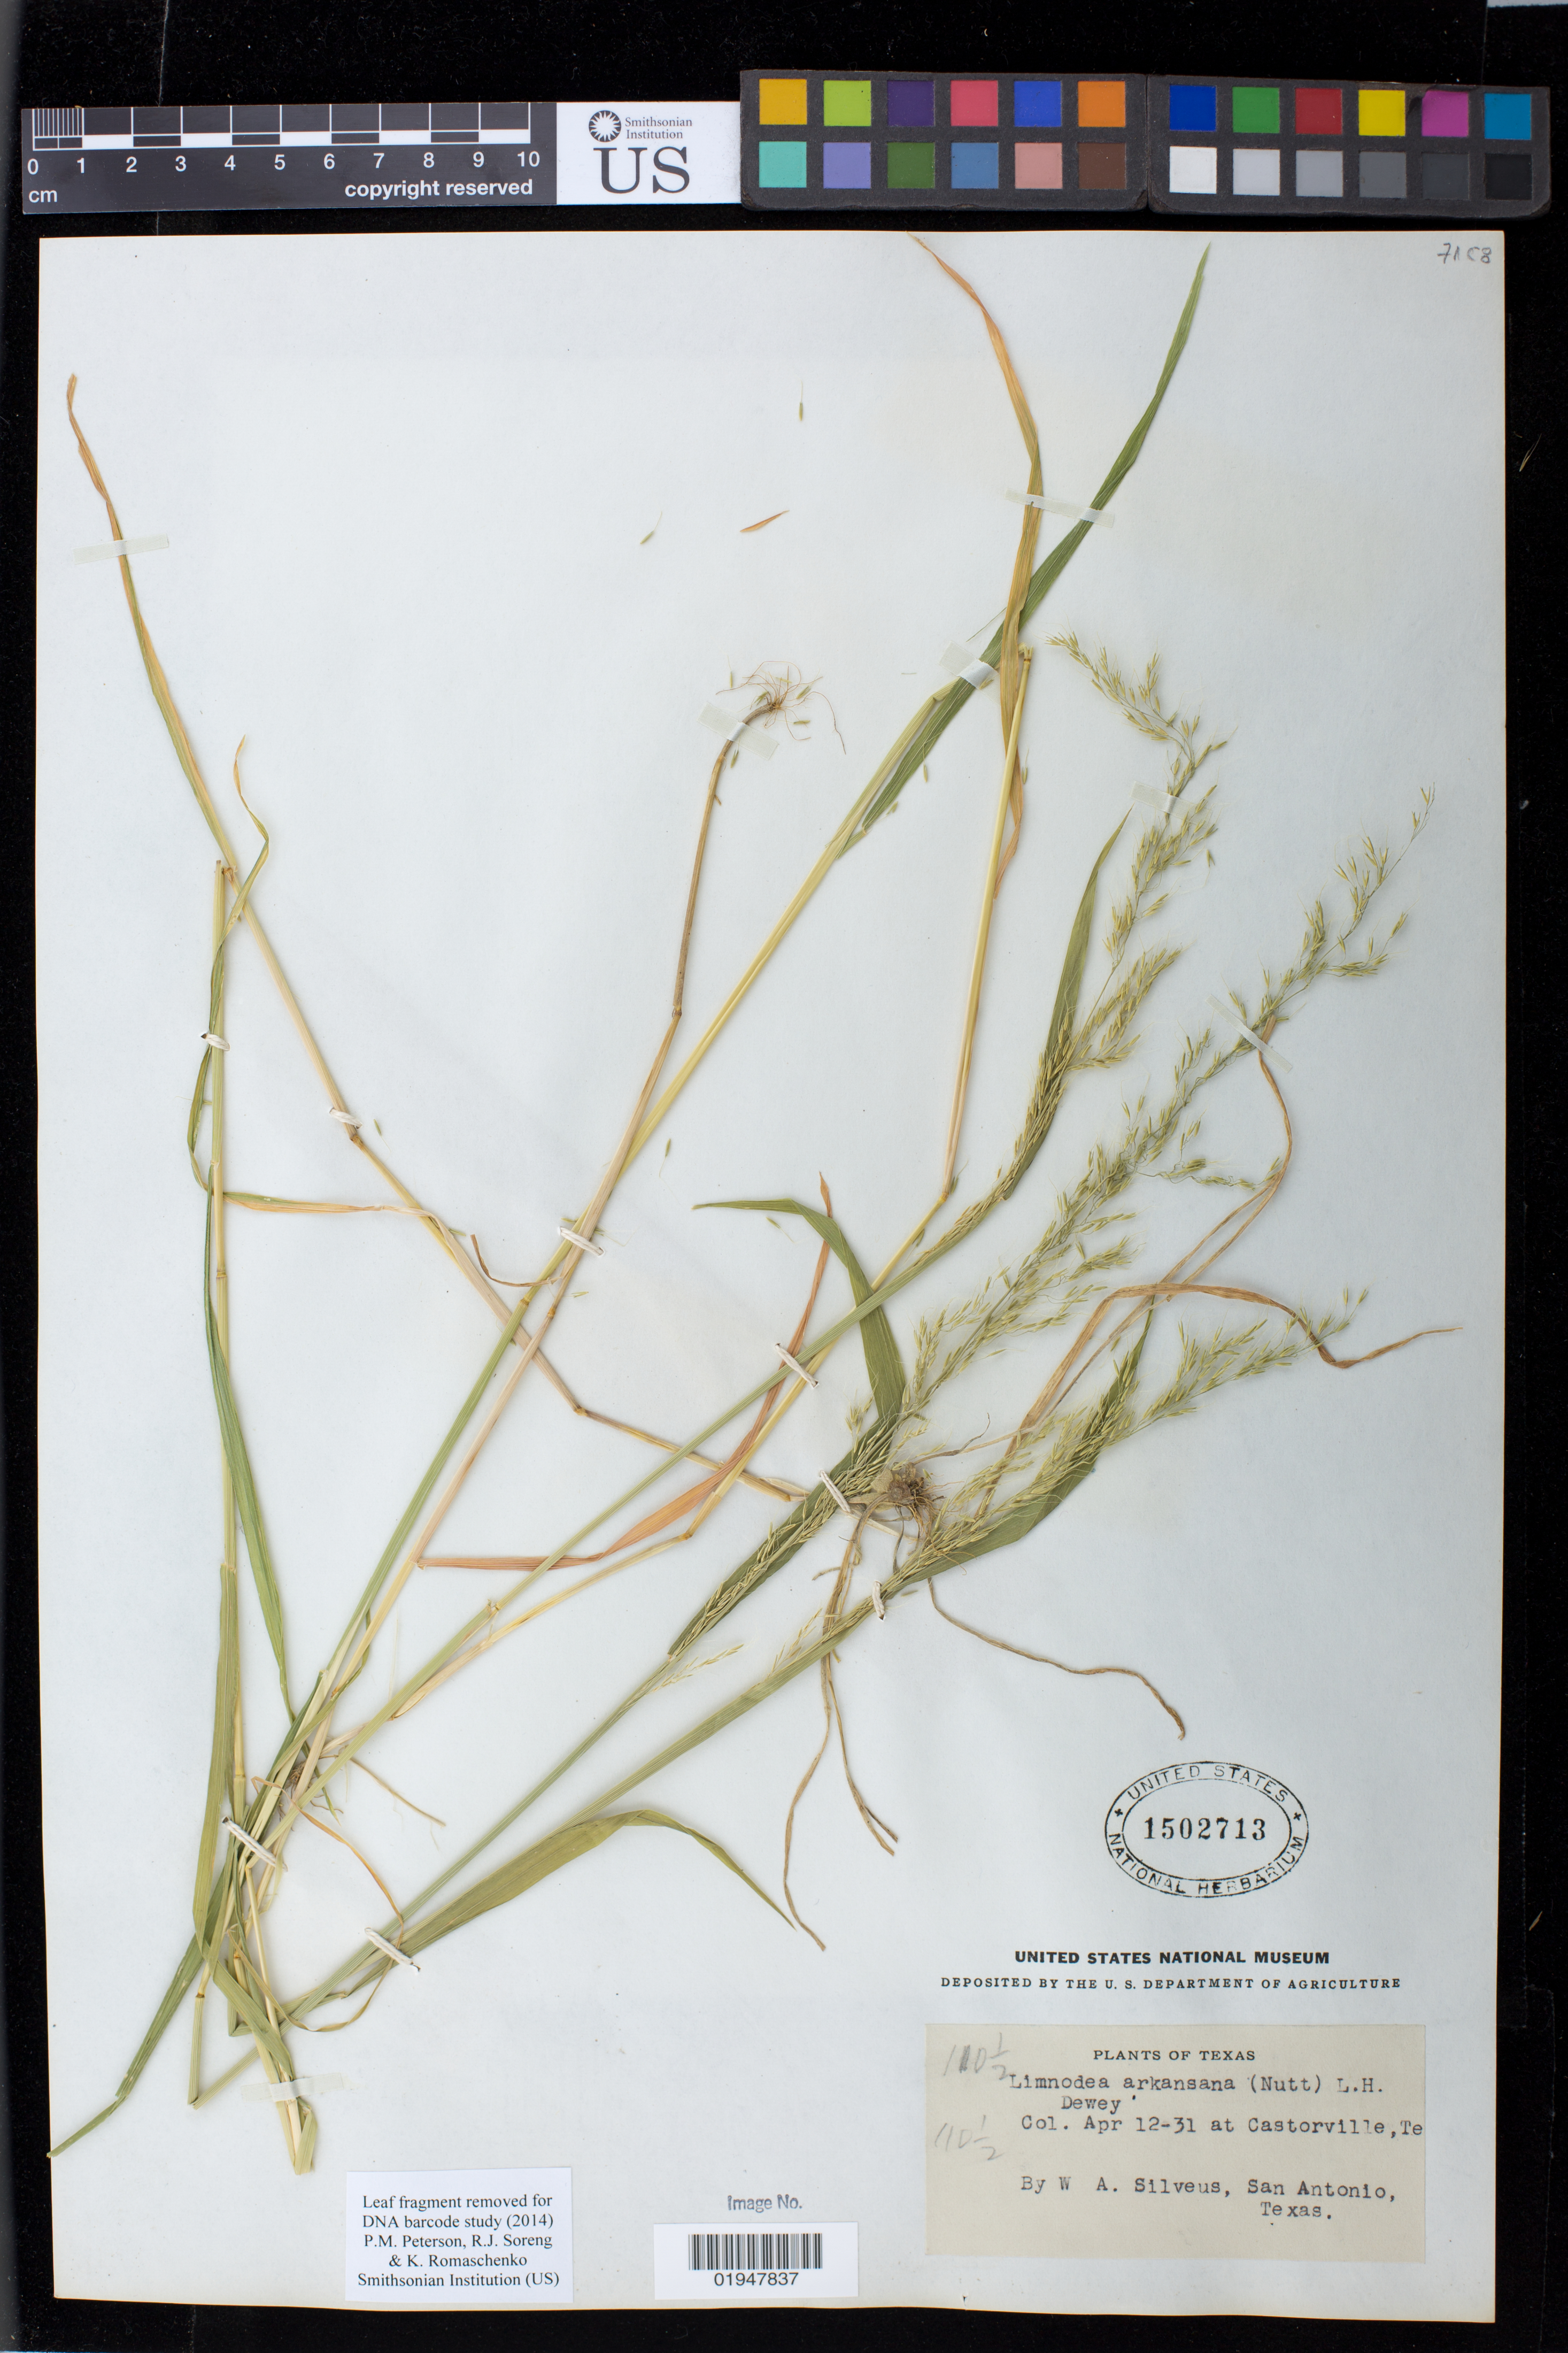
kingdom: Plantae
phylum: Tracheophyta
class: Liliopsida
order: Poales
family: Poaceae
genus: Limnodea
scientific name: Limnodea arkansana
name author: (Nutt.) L.H. Dewey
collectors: W. Silveus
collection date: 1931-04-12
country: United States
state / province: Texas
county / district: Medina County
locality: Castorville [Castroville], Te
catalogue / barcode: US 1502713